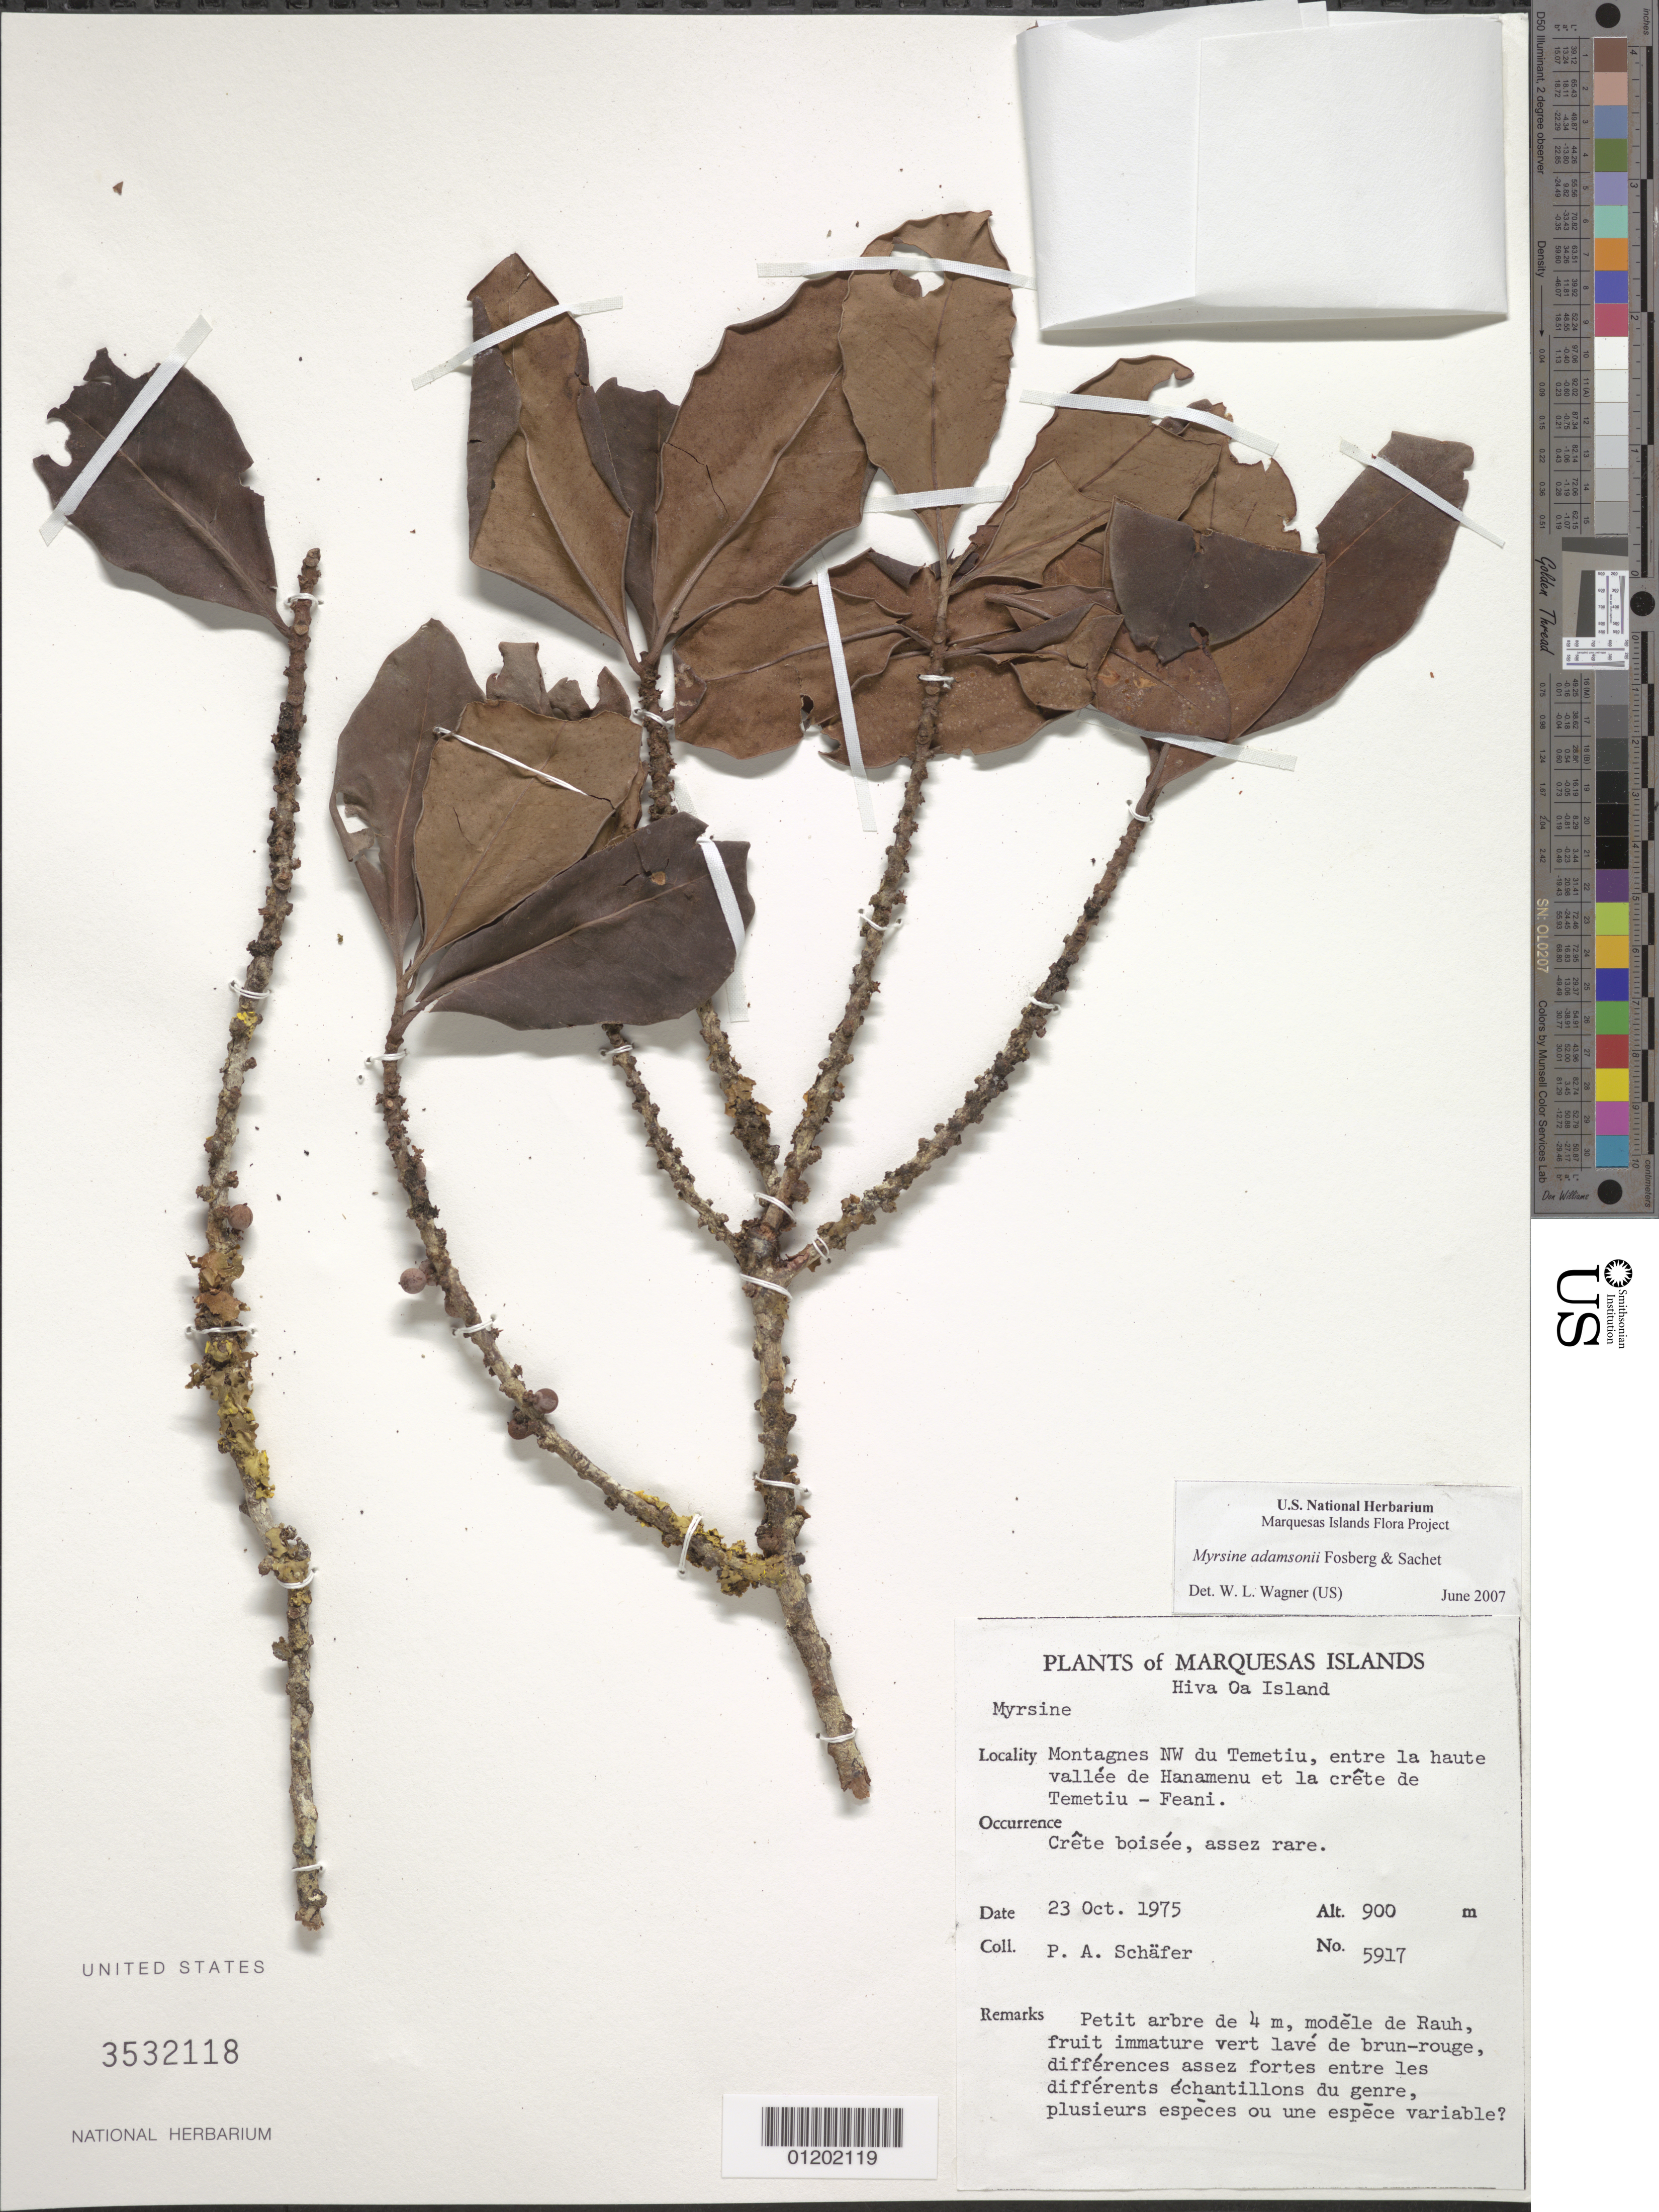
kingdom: Plantae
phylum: Tracheophyta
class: Magnoliopsida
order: Ericales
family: Primulaceae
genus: Myrsine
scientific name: Myrsine adamsonii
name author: Fosberg & Sachet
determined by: Wagner, W. L., (BOT), Smithsonian Institution - National Museum of Natural History (UNITED STATES)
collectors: P. A. Schäfer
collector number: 5917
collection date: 1975-10-23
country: French Polynesia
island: Hiva Oa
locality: Montagnes NW du Temetiu, entre la haute vallée de Hanamenu et la crête de Temetiu-Feani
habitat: Crête boisée; assez rare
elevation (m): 900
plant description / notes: Différences assez fortes entre les différents échantillons du genre, plusieurs espèces ou une espèce variable?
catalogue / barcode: US 3532118